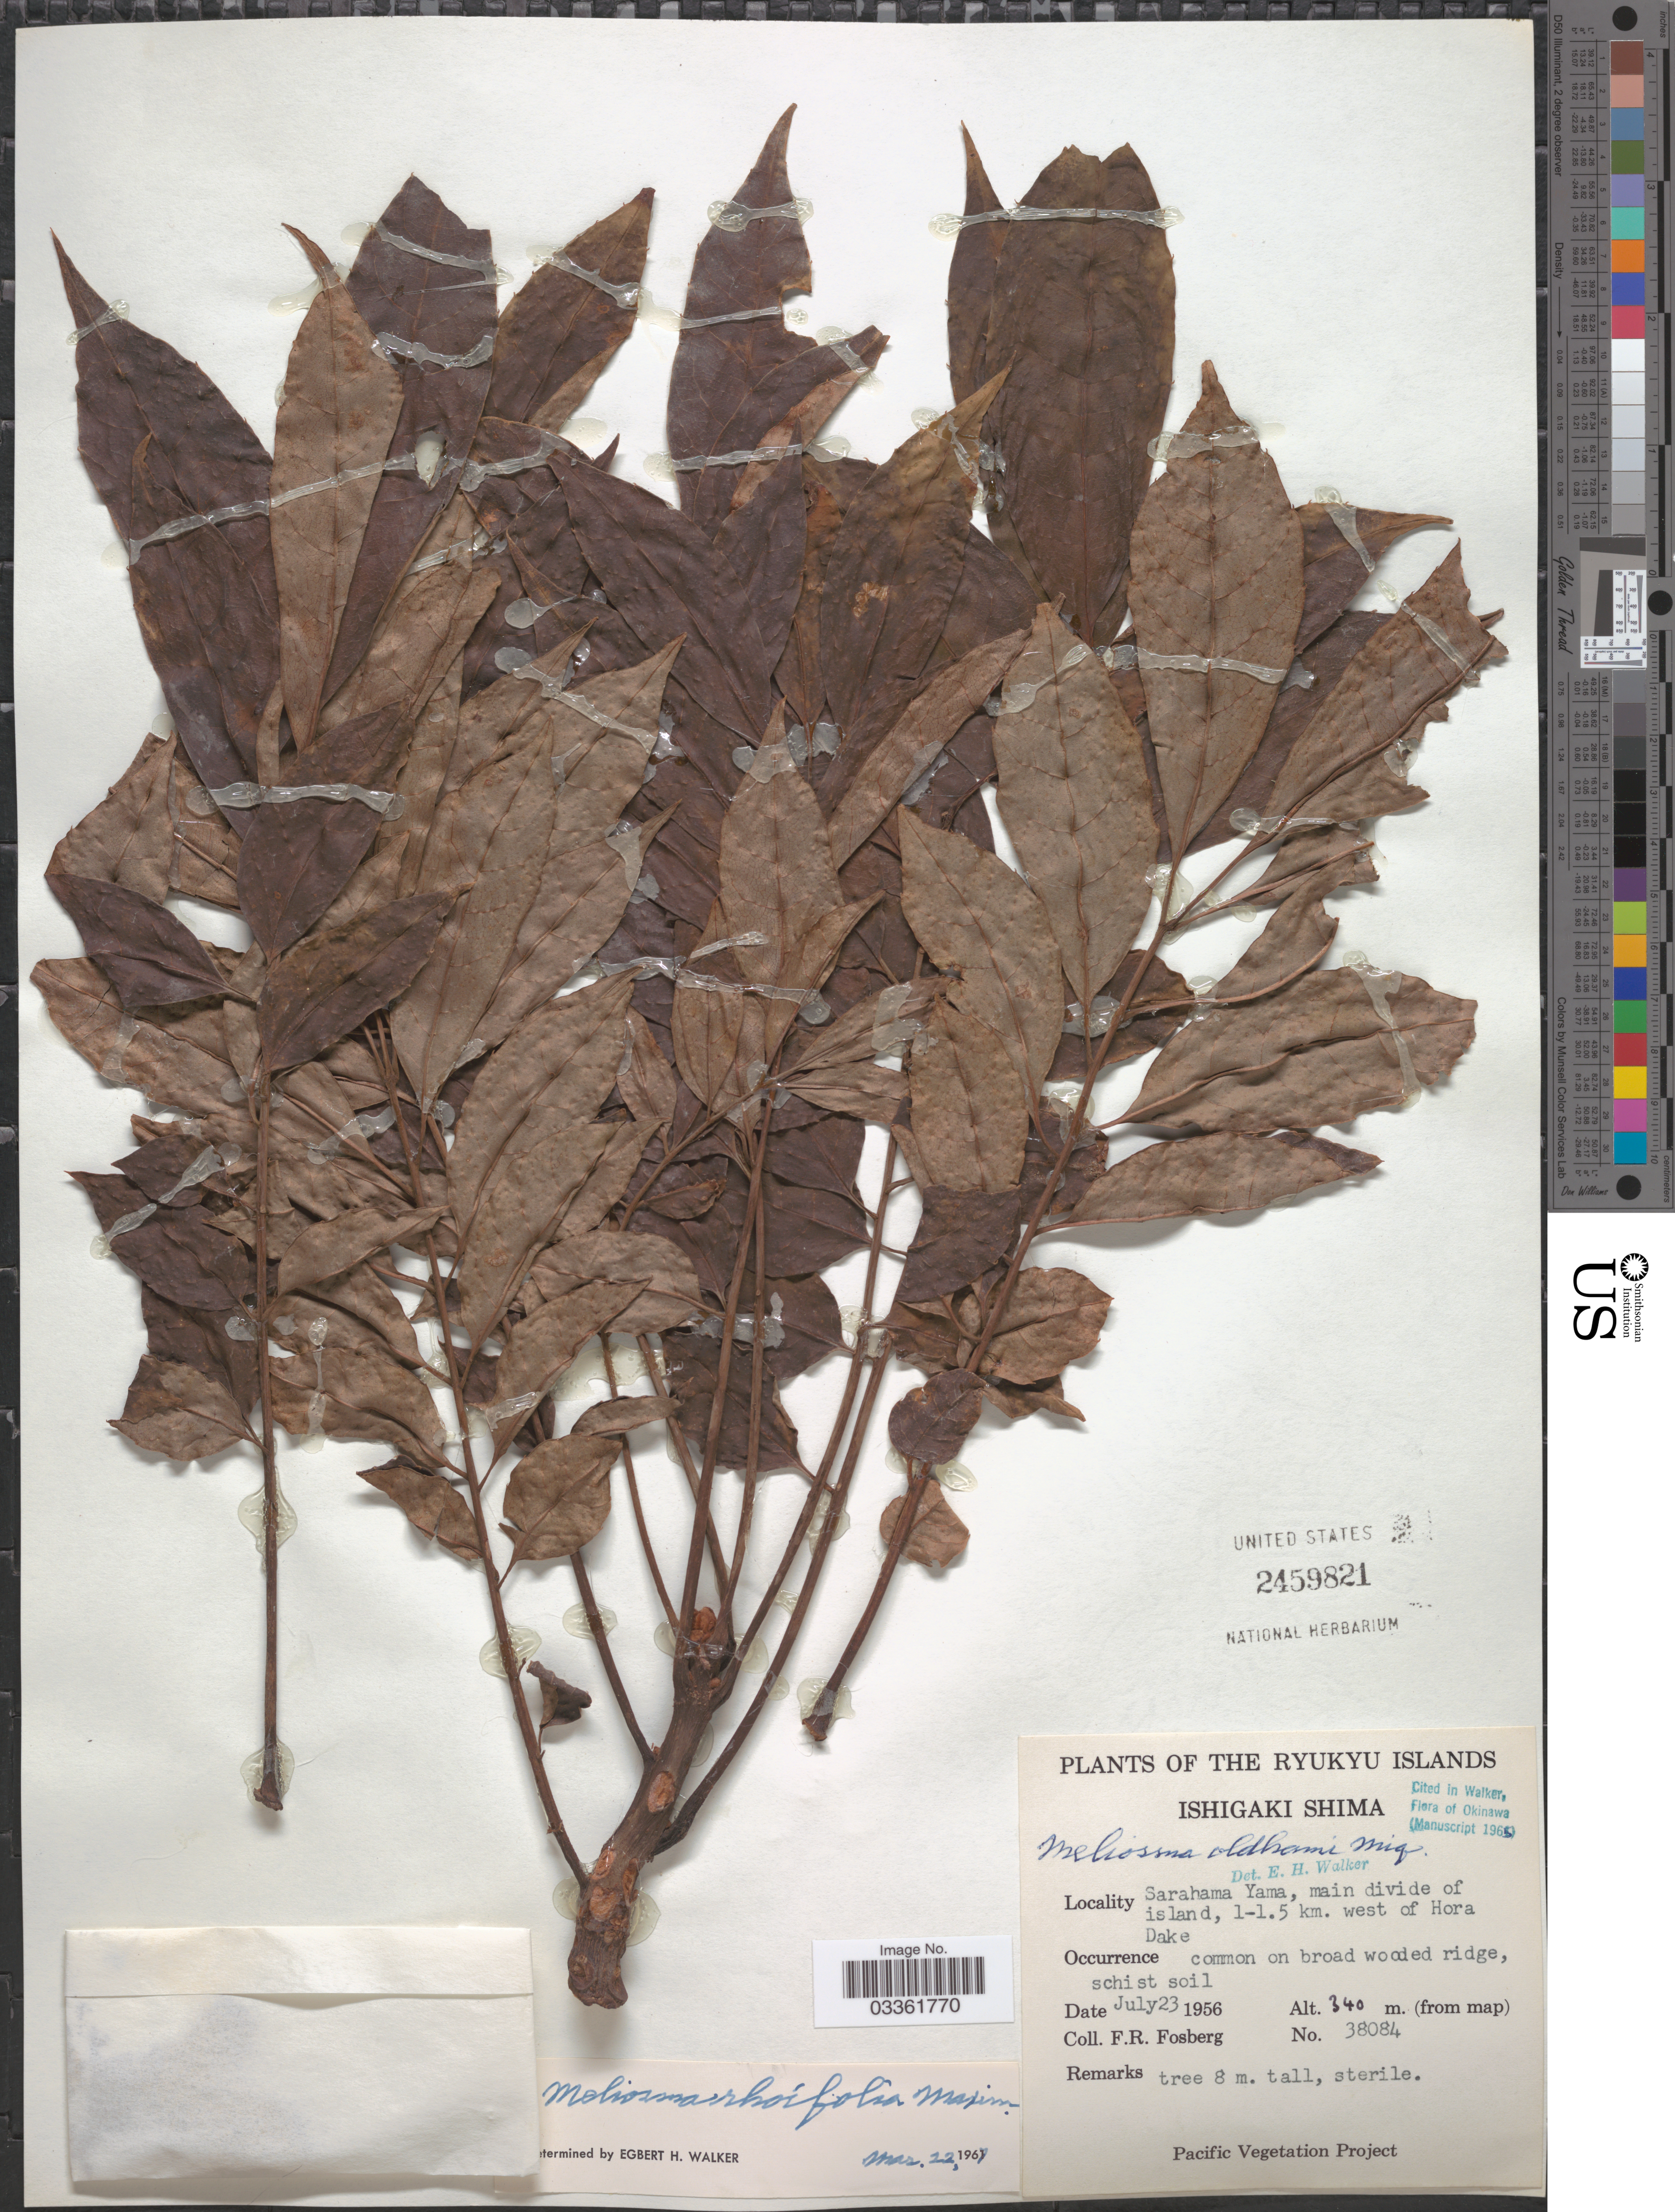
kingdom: Plantae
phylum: Tracheophyta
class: Magnoliopsida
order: Proteales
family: Sabiaceae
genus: Meliosma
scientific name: Meliosma rhoifolia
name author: Maxim.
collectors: F. R. Fosberg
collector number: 38084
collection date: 1956-07-23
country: Japan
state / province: Okinawa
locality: Ryukyu Islands. Ishigaki Shima. Sarahama Yama, main divide of island, 1-1.5 km. west of Hora Dake.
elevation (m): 340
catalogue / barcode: US 2459821